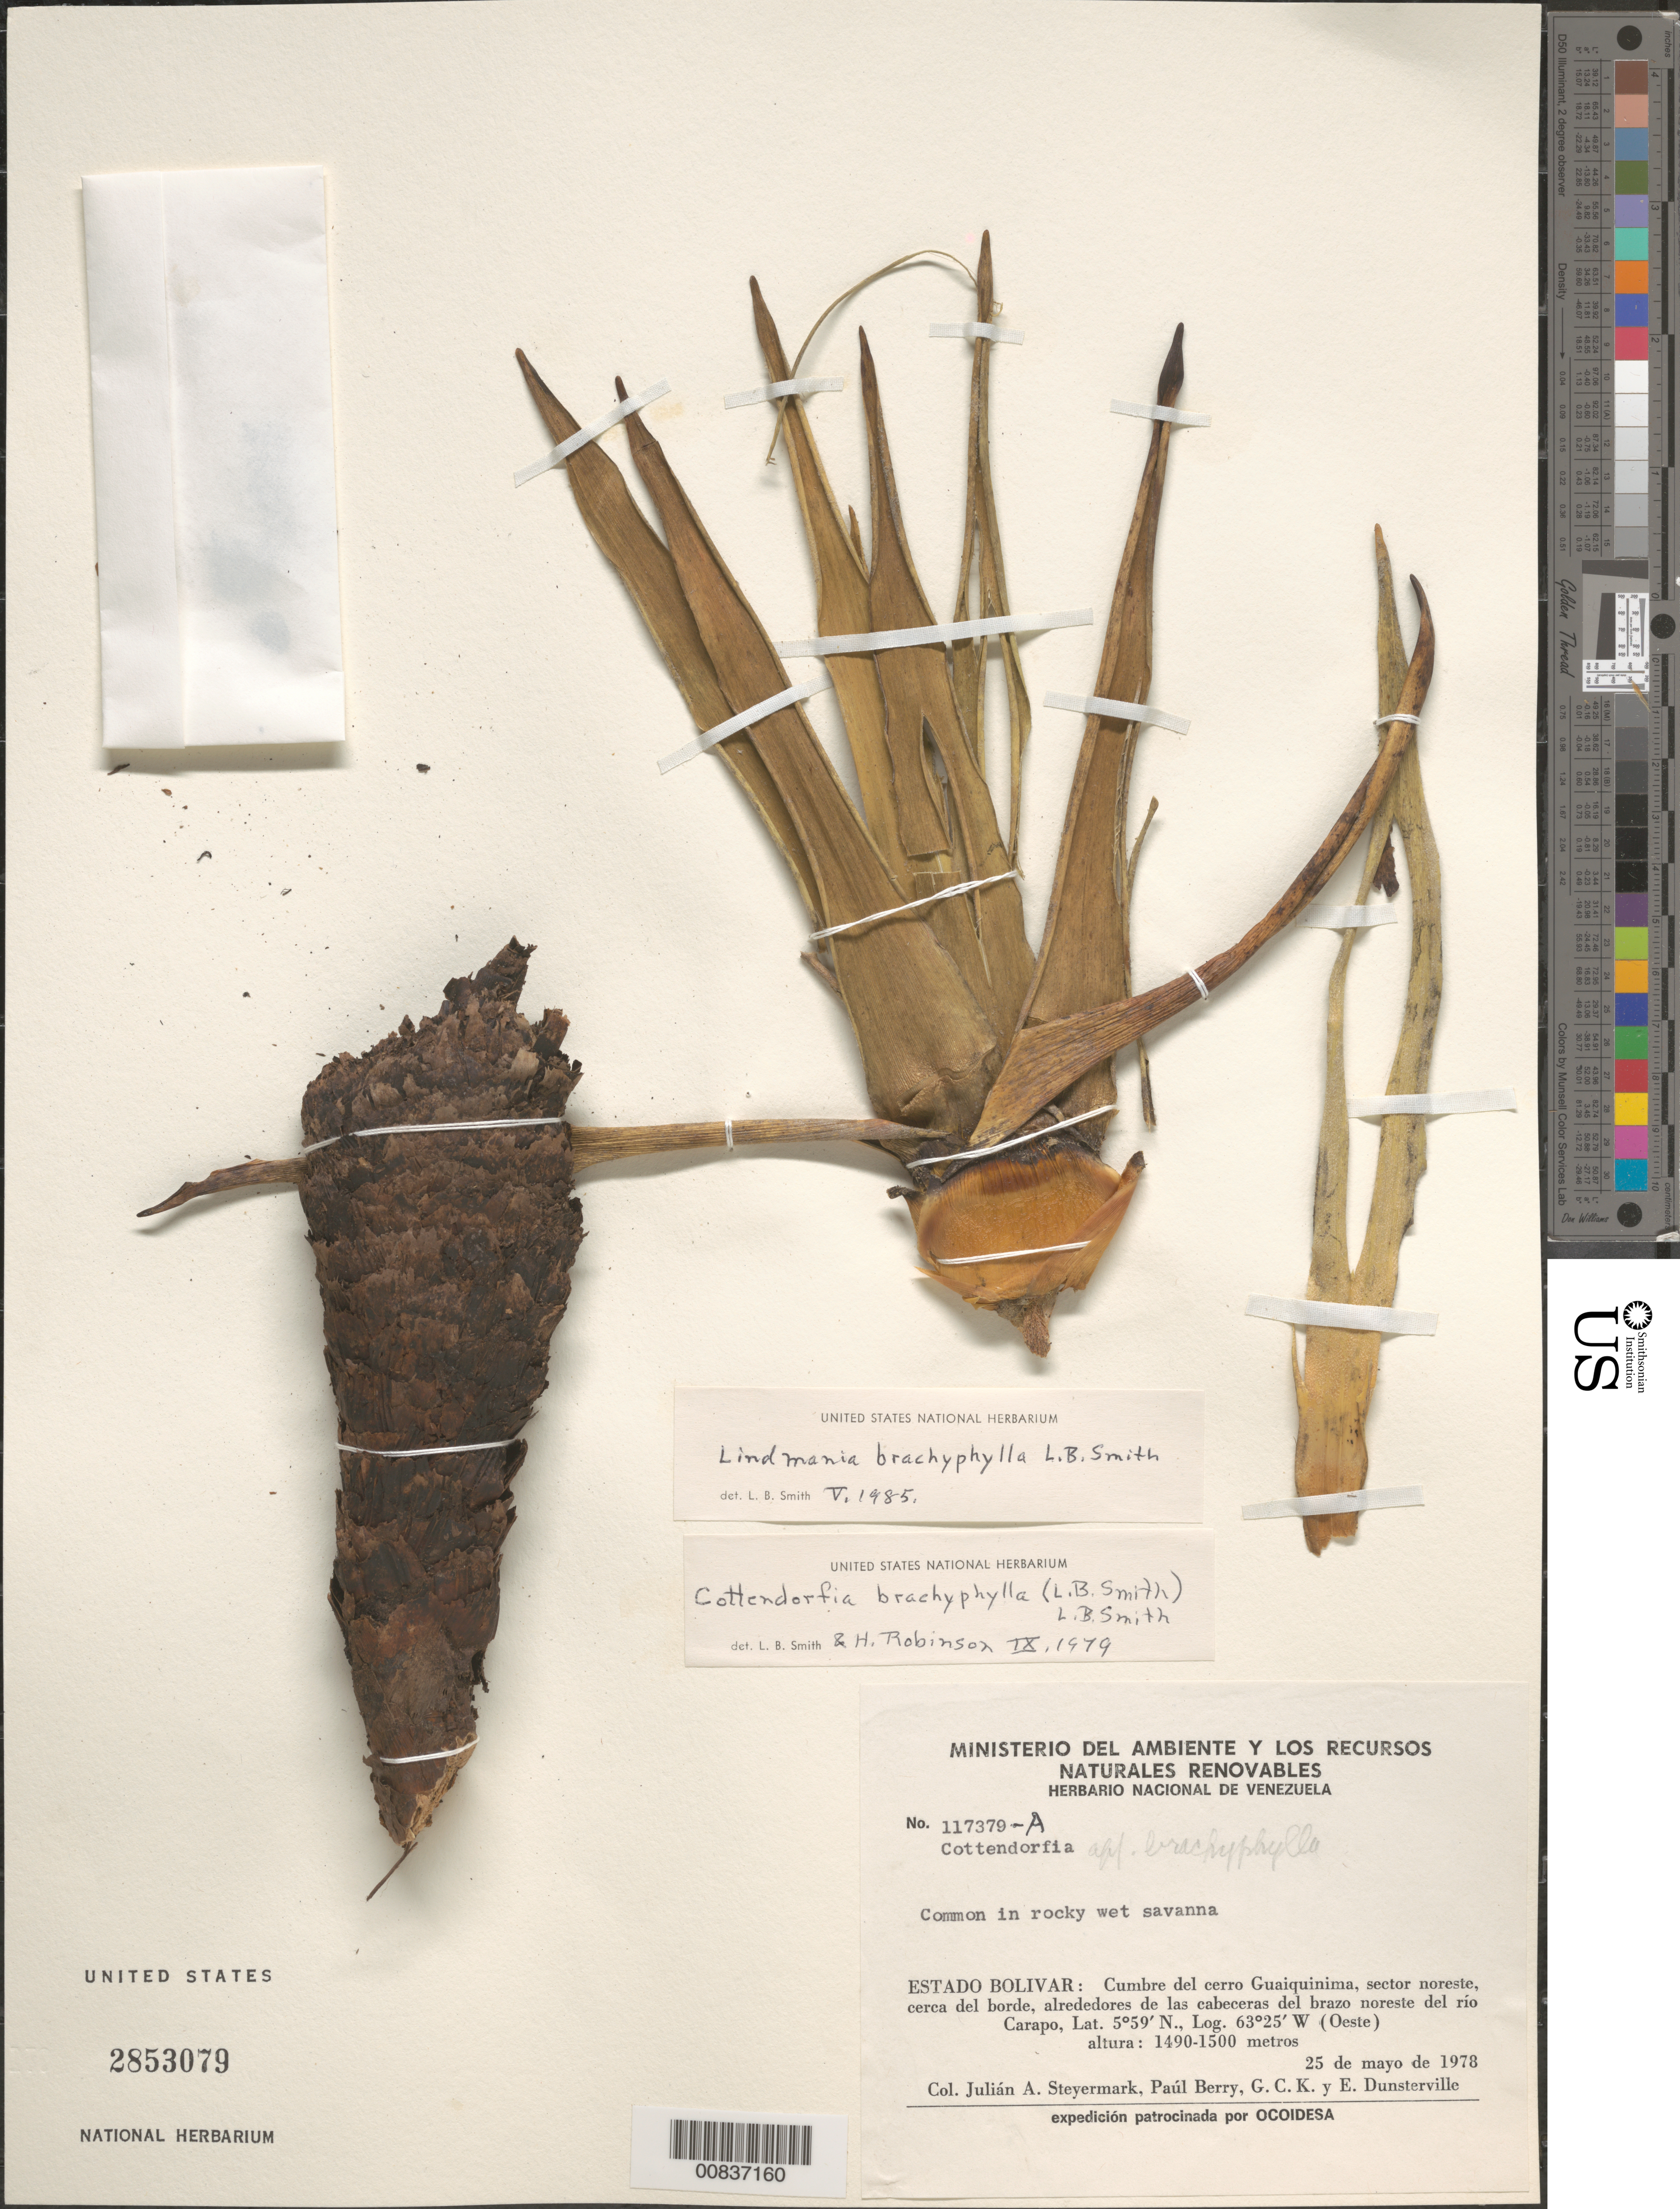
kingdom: Plantae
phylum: Tracheophyta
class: Liliopsida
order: Poales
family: Bromeliaceae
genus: Lindmania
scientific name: Lindmania brachyphylla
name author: L.B. Sm.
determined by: Smith, Lyman B., (US), NMNH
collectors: J. Steyermark, P. Berry, G. C. K. Dunsterville & E. Dunsterville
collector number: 117379 A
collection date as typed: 25-May-78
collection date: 1978-05-25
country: Venezuela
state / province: Bolívar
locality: Cerro Guaiquinima; sector noreste, cerca del borde, alrededores de las cabeceras del brazo noreste del río Carapo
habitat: Rocky, wet savanna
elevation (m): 1490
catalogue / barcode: US 2853079